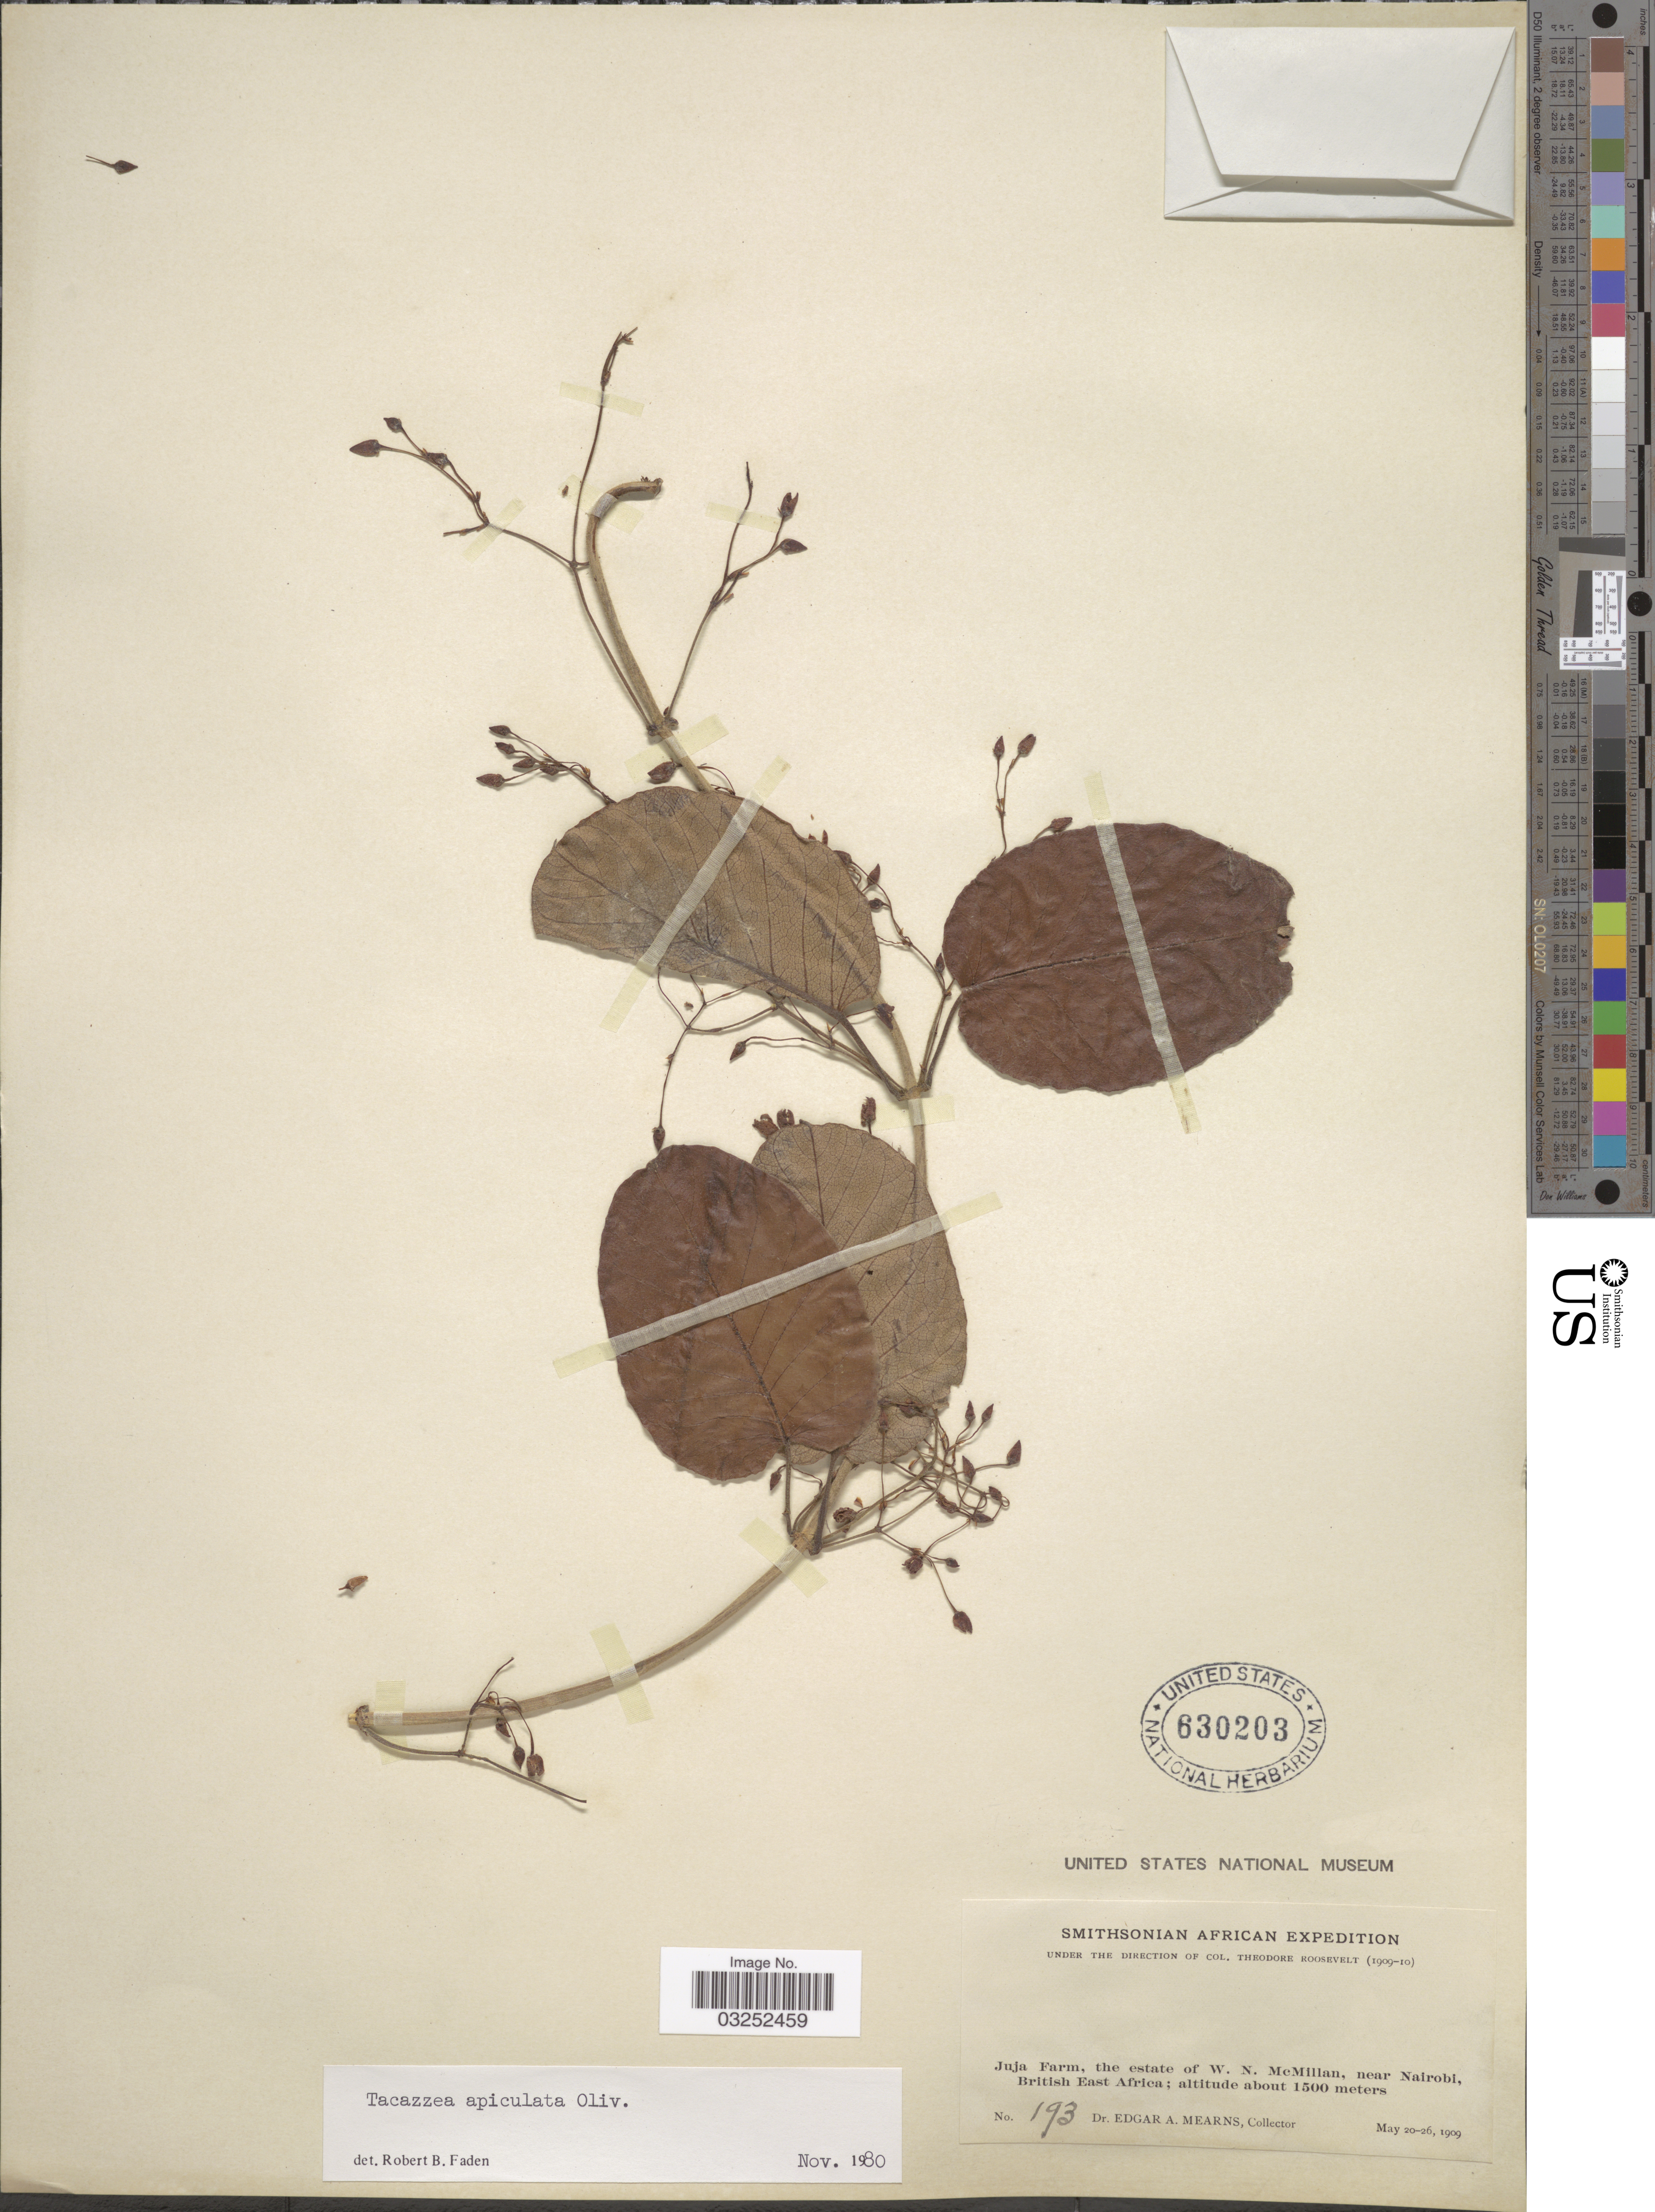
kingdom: Plantae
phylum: Tracheophyta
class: Magnoliopsida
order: Gentianales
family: Apocynaceae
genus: Tacazzea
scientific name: Tacazzea apiculata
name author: Oliv.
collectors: E. A. Mearns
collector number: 193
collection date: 1909-05-20/1909-05-26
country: Kenya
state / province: Nairobi Area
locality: Juja Farm, the estate of W. N. McMillan, near Nairobi, British East Africa.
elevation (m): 1500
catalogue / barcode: US 630203